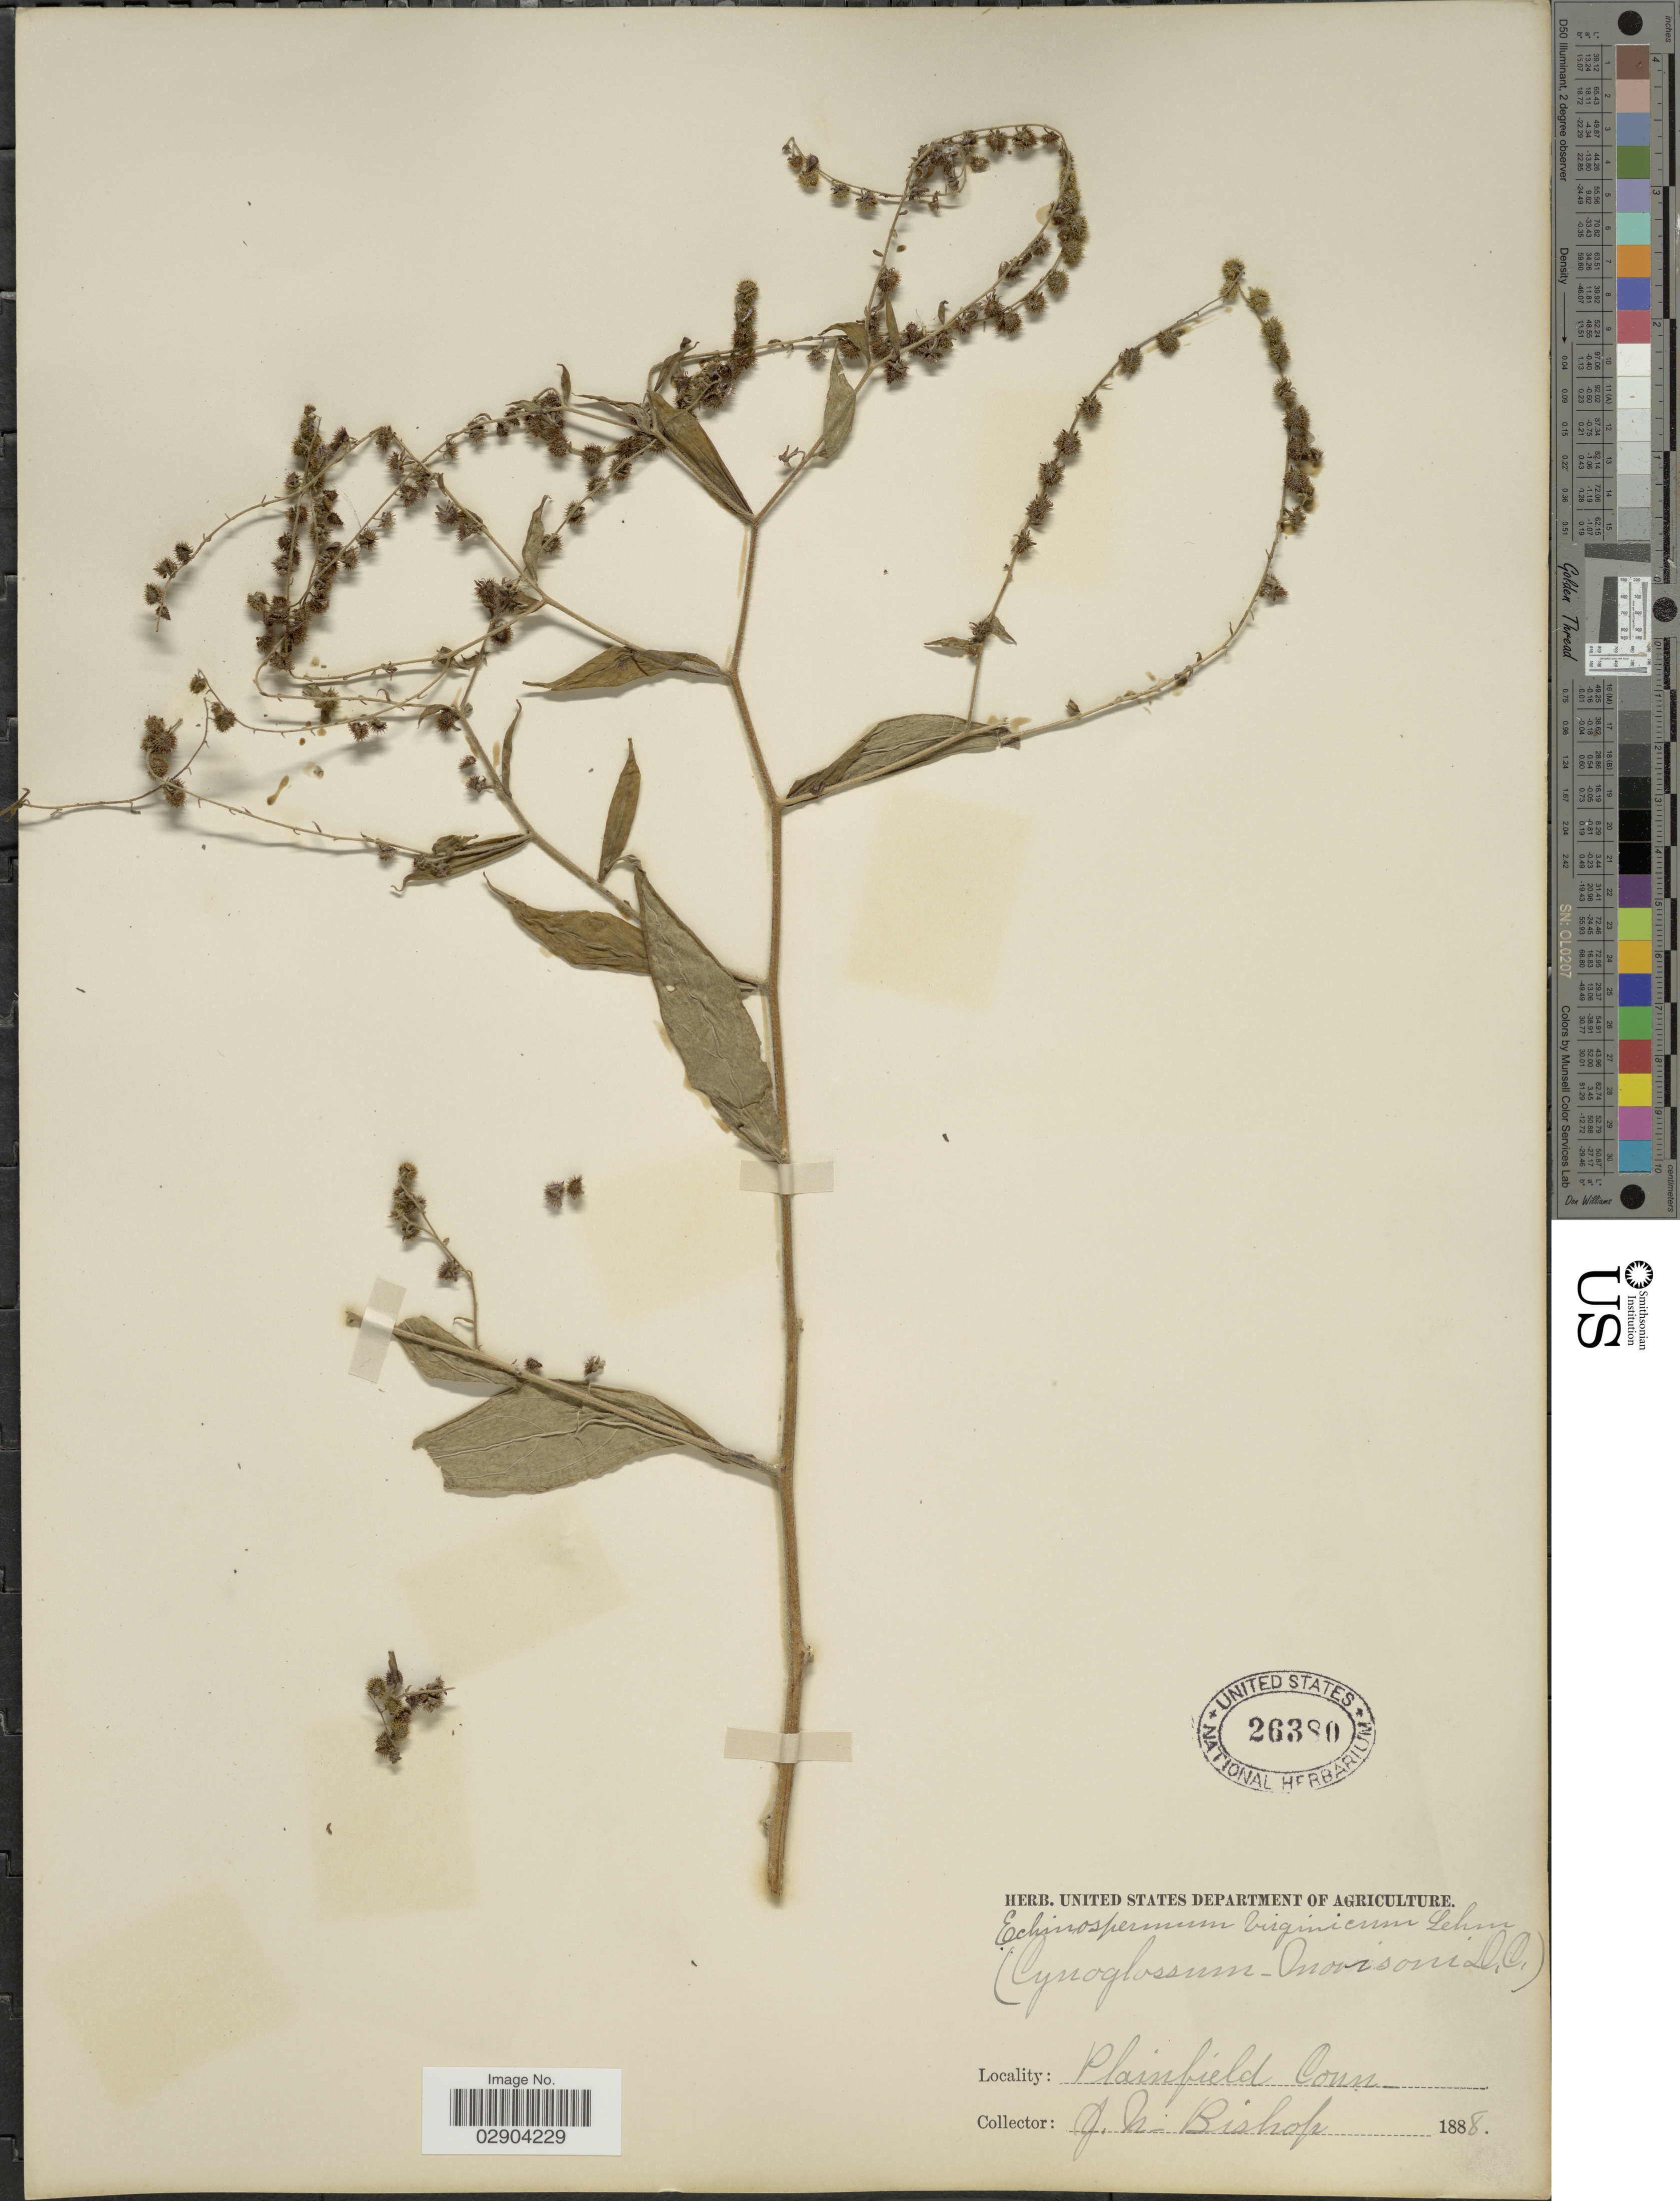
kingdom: Plantae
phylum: Tracheophyta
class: Magnoliopsida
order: Boraginales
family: Boraginaceae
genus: Hackelia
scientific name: Hackelia virginiana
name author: (L.) I.M. Johnst.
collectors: J. Bishop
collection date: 1888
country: United States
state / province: Connecticut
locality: Plainfield Conn.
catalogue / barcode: US 26380